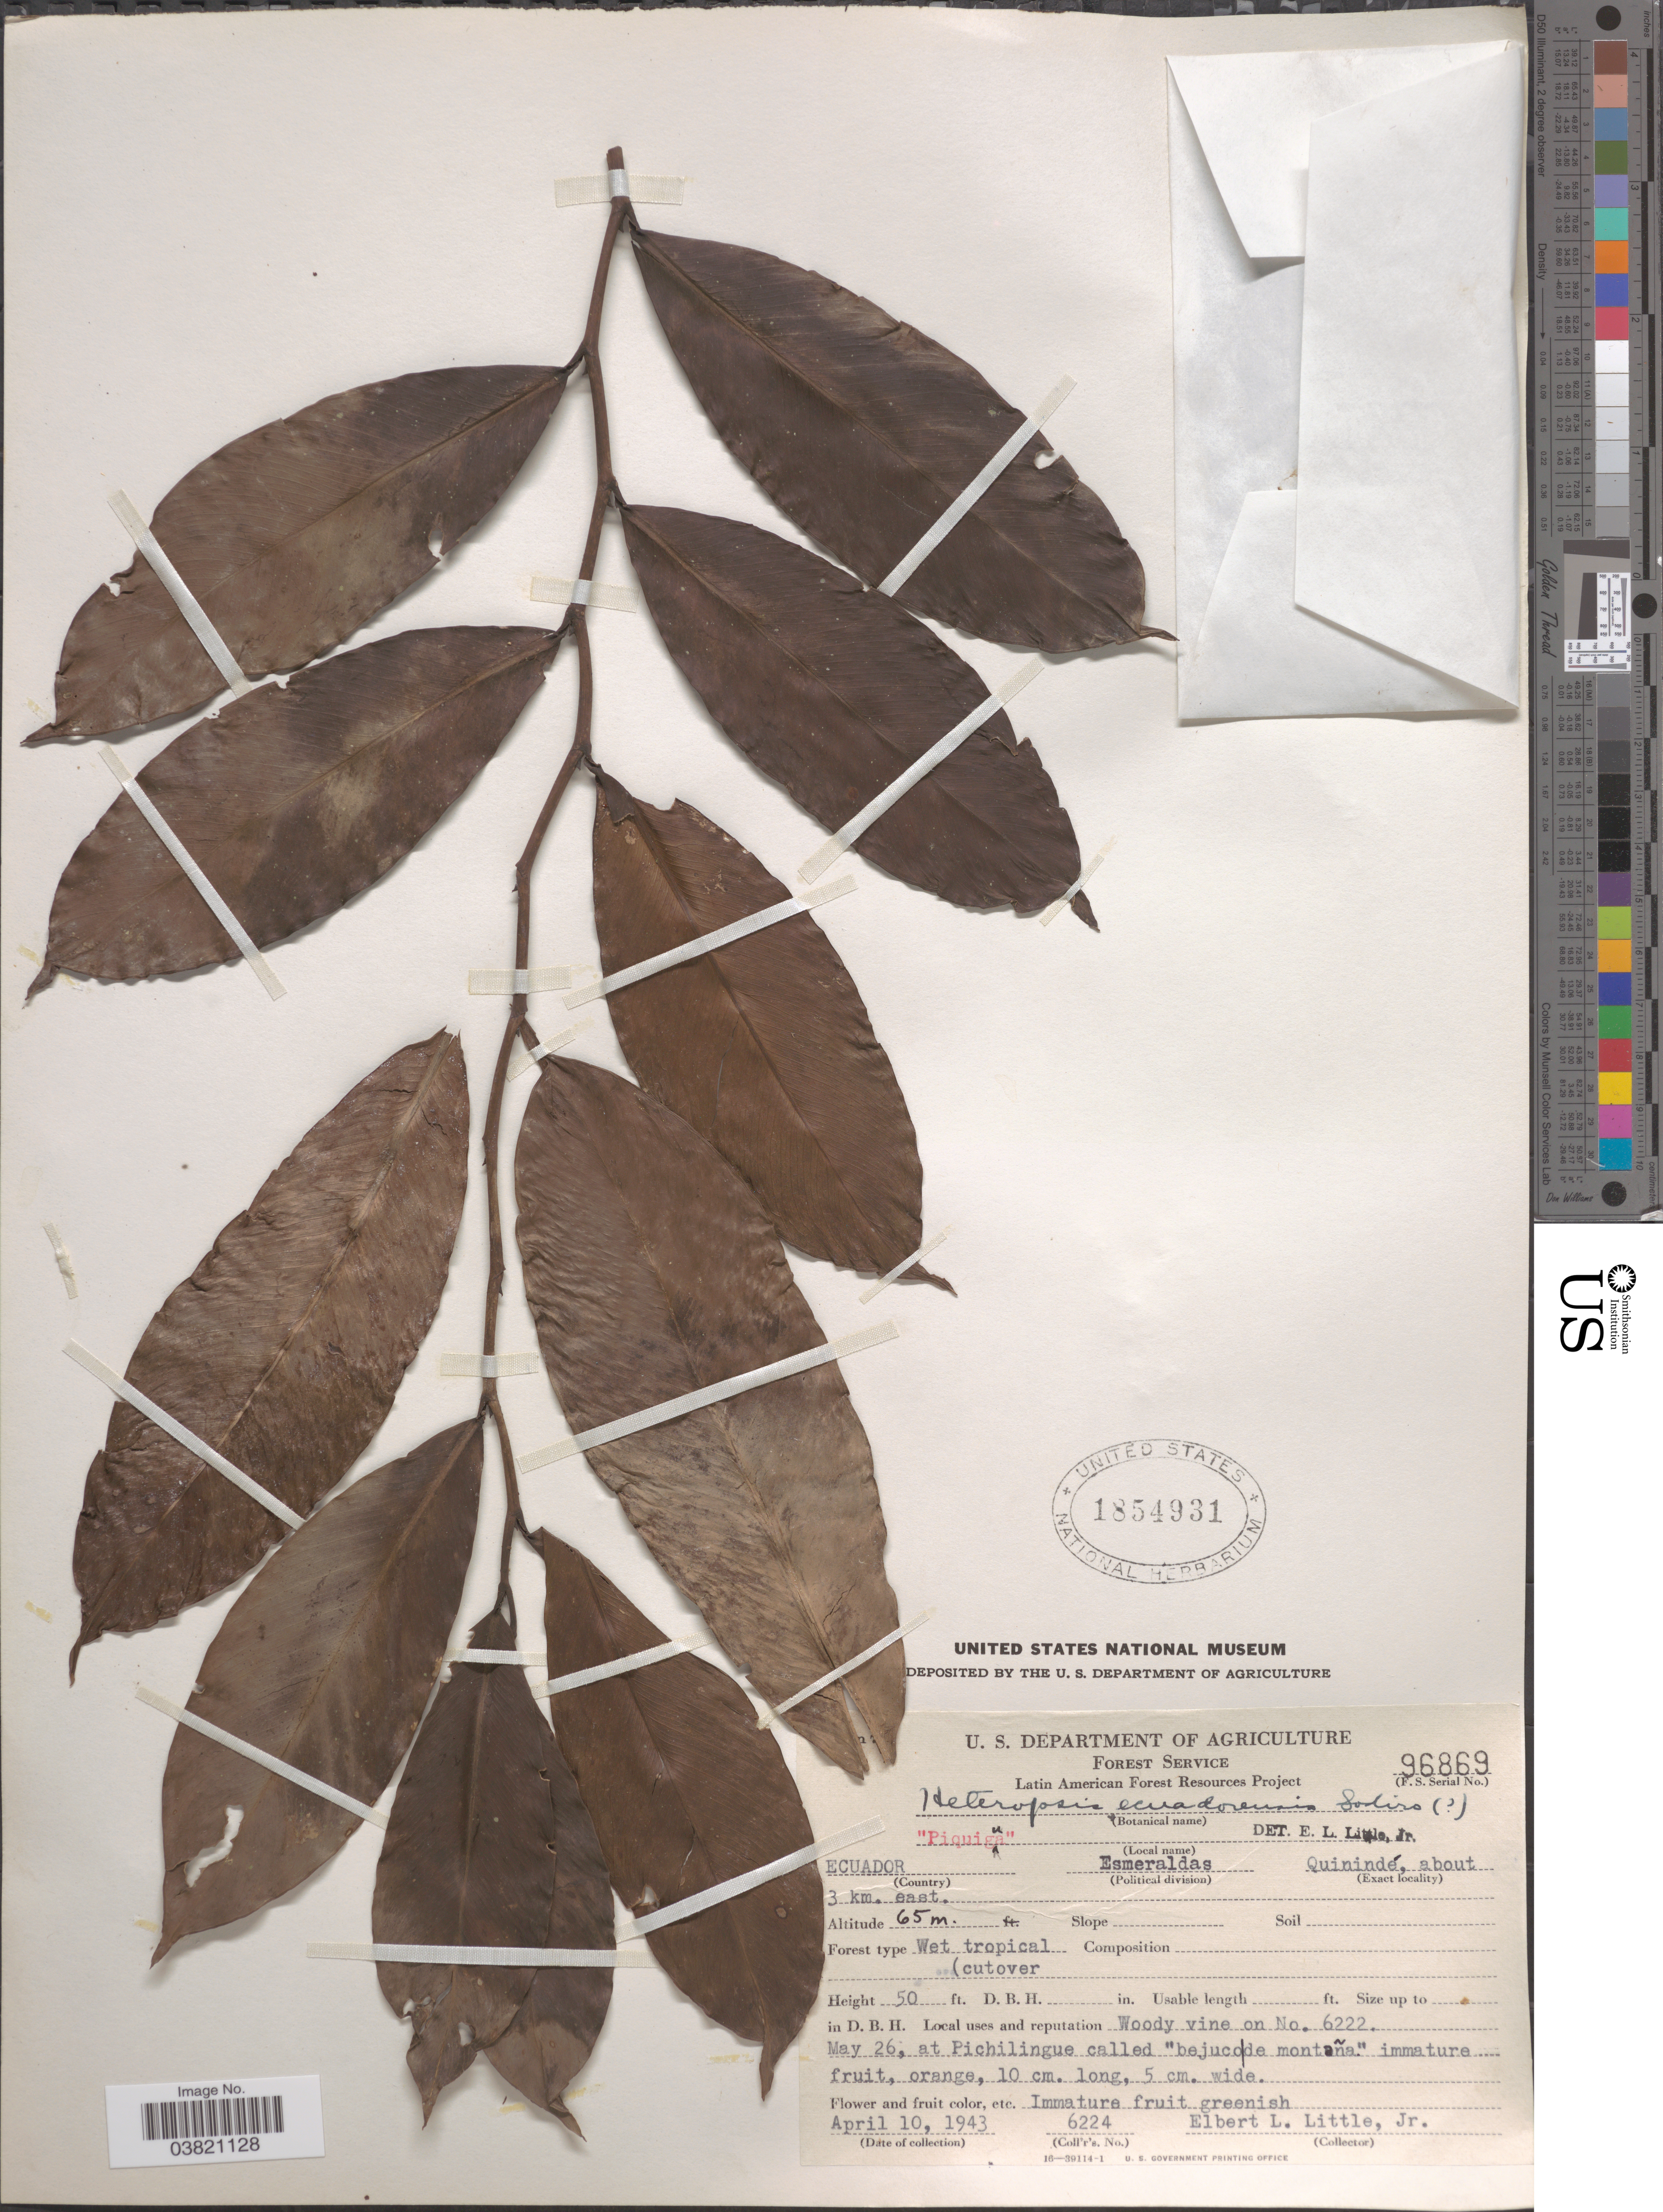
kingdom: Plantae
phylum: Tracheophyta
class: Liliopsida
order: Alismatales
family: Araceae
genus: Heteropsis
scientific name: Heteropsis ecuadorensis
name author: Sodiro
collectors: E. L. Little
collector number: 6224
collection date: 1943-04-10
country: Ecuador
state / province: Esmeraldas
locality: Quinindé, about 3 km. east.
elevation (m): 65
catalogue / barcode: US 1854931